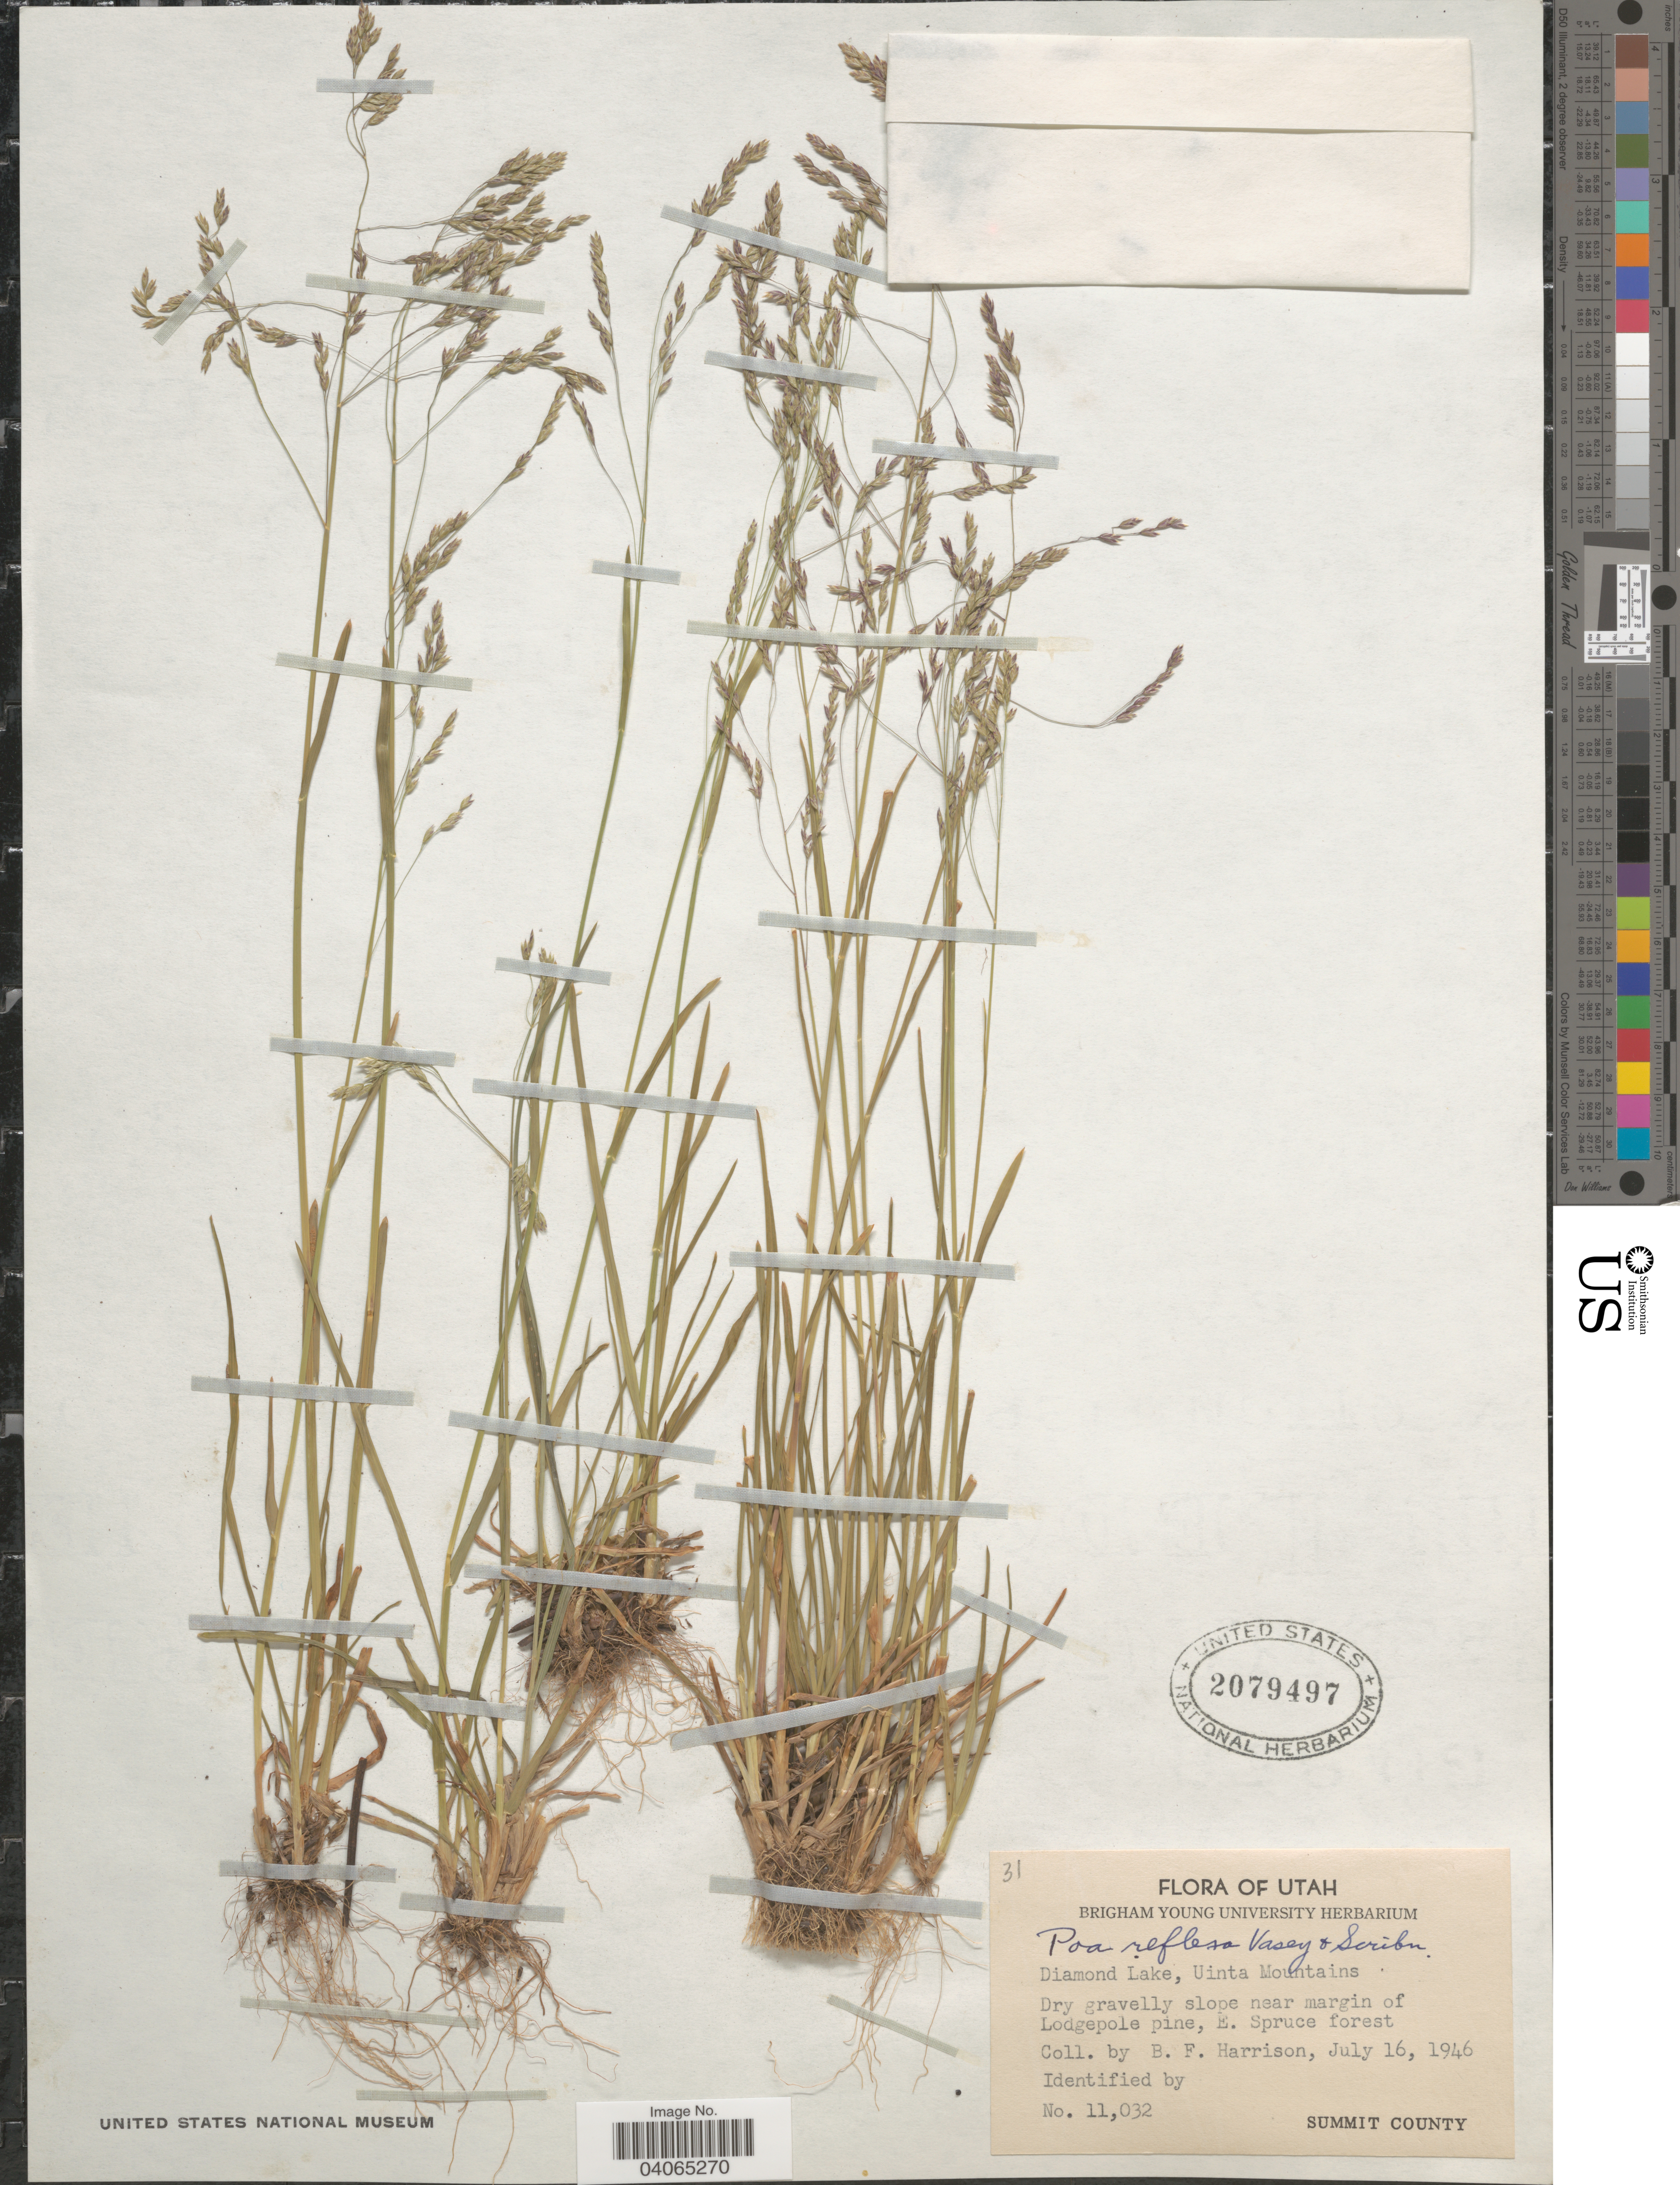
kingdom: Plantae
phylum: Tracheophyta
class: Liliopsida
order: Poales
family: Poaceae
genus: Poa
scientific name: Poa reflexa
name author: Vasey & Scribn.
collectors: B. F. Harrison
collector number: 11032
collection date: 1946-07-16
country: United States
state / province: Utah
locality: Diamond Lake, Uinta Mountains. Dry gravelly slope near margin of Lodgepole pine, E. Spruce forest. Summit County.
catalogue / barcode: US 2079497